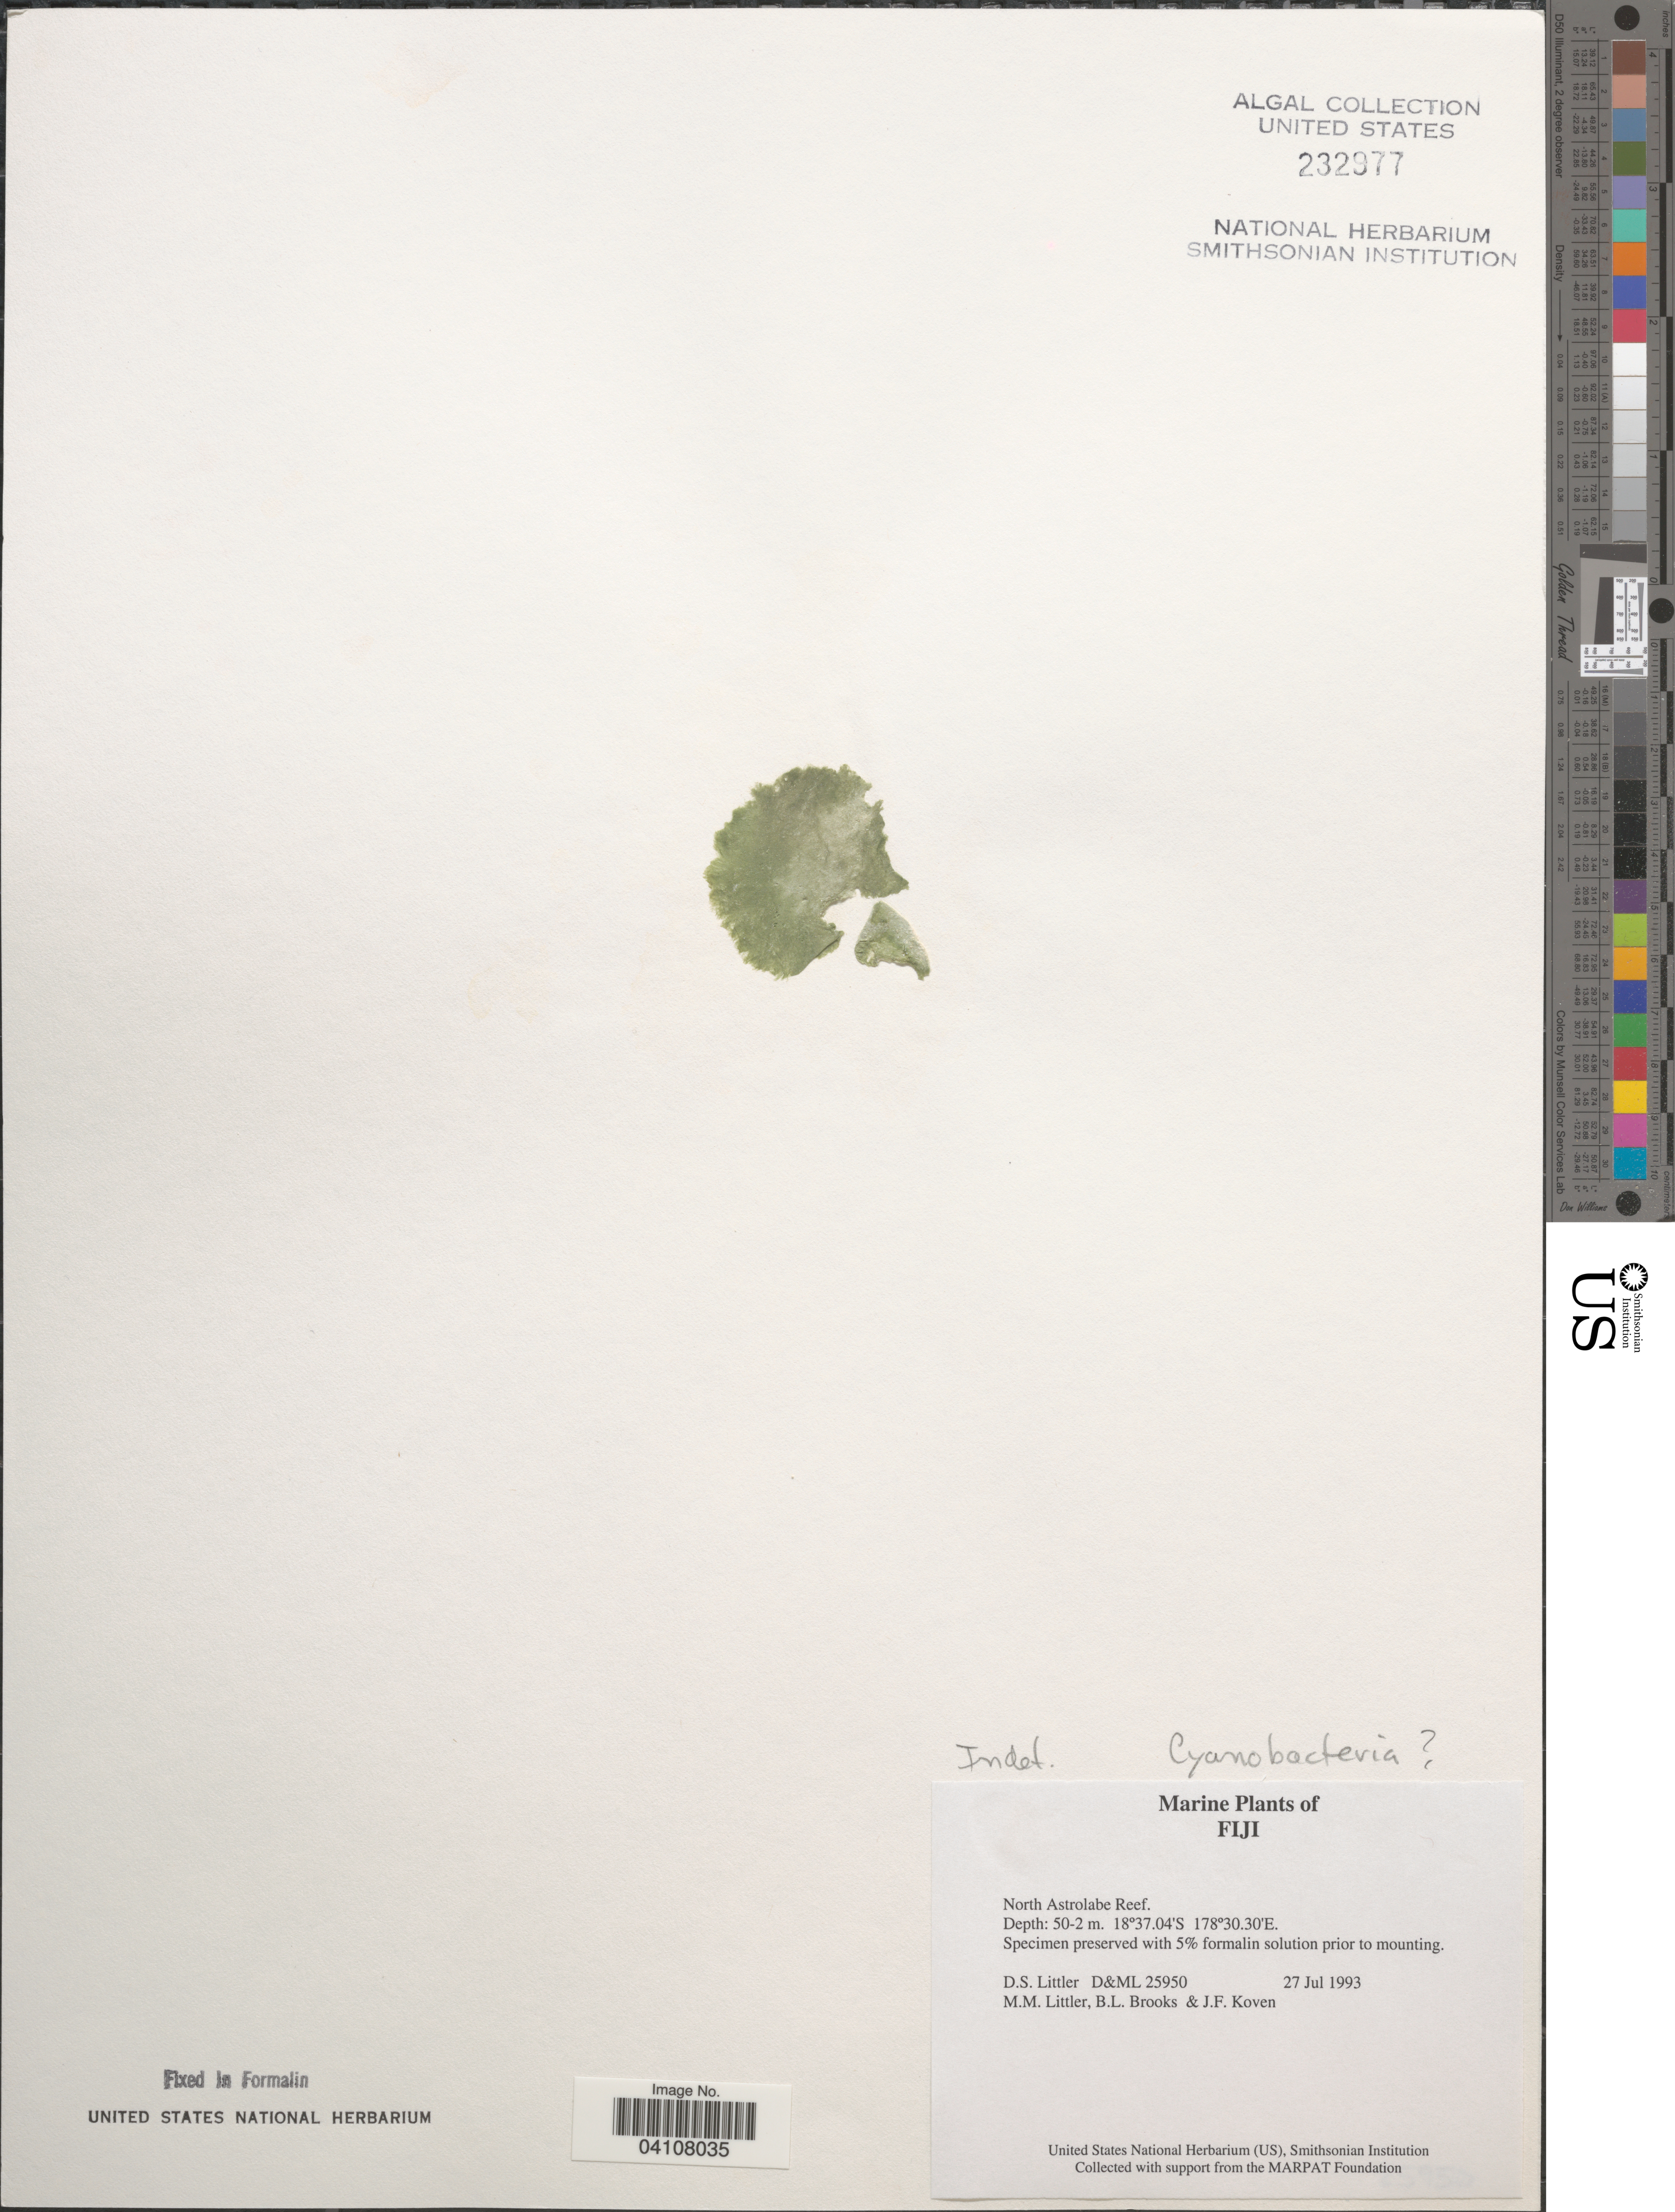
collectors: D. S. Littler, B. Brooks & J. Koven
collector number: D&ML25950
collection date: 1993-07-27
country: Fiji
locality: North Astrolabe Reef.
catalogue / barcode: US 232977